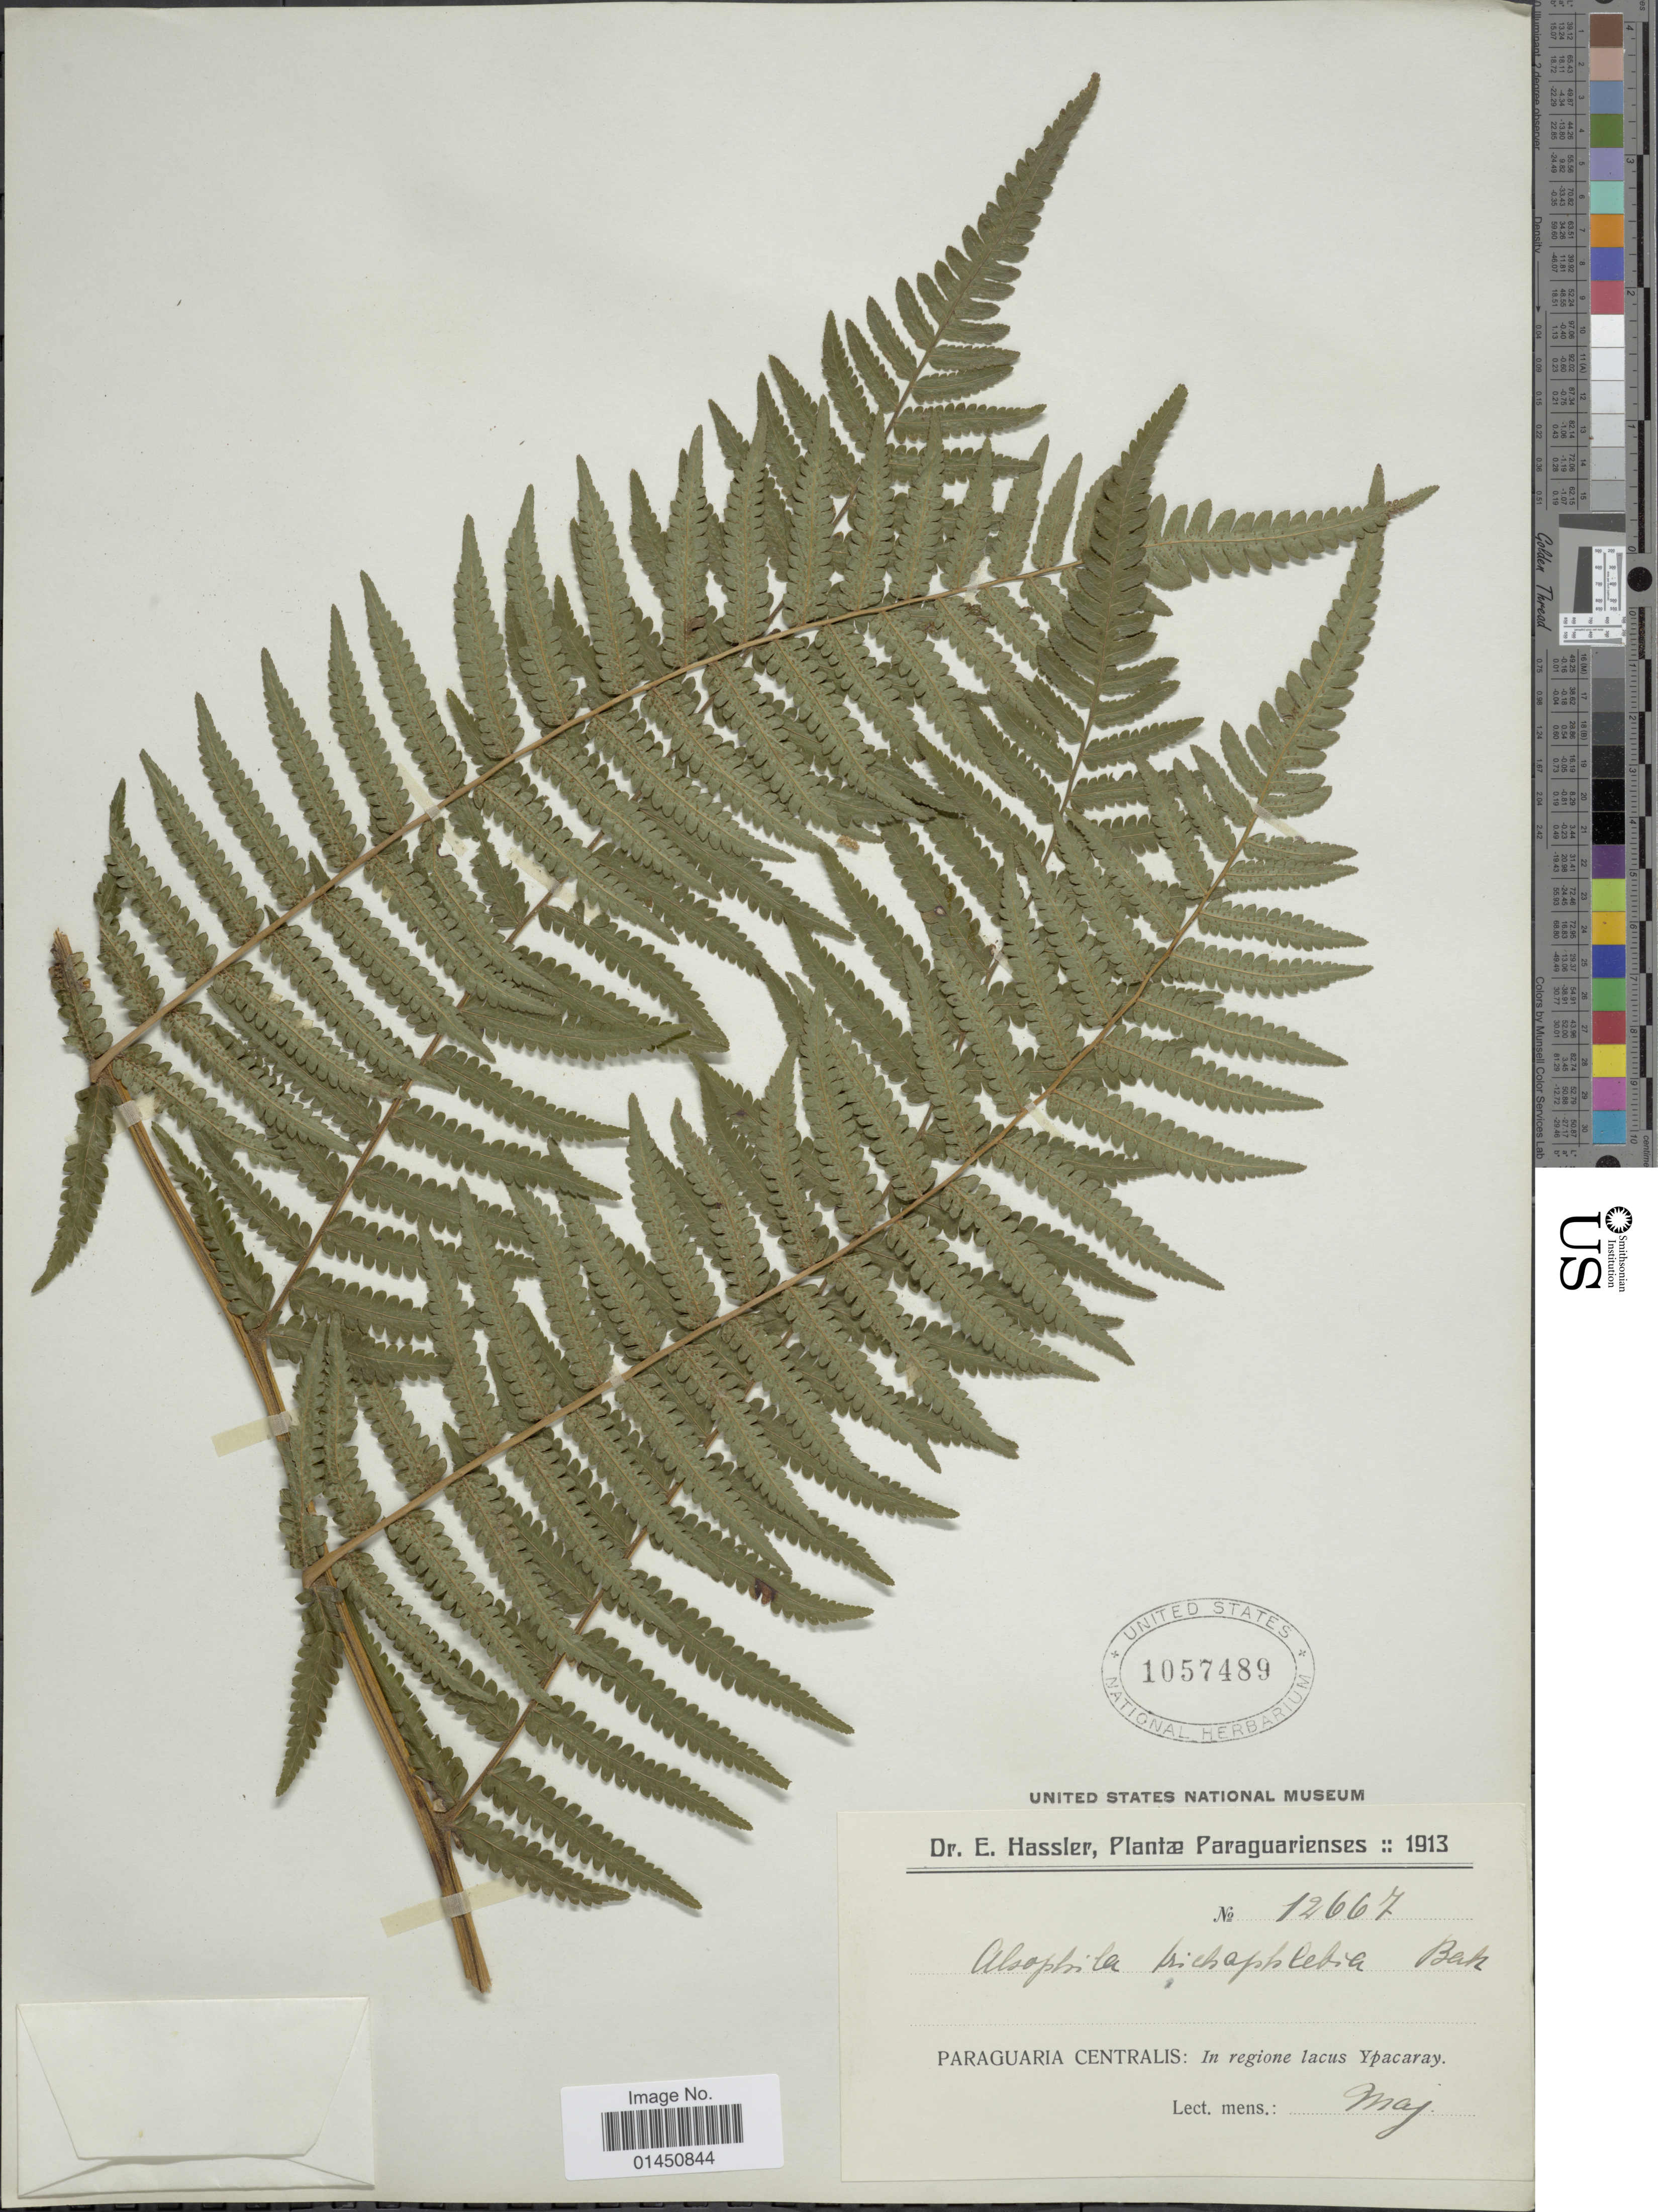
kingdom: Plantae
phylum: Tracheophyta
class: Polypodiopsida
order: Cyatheales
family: Cyatheaceae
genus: Cyathea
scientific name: Cyathea atrovirens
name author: (Lanapd. & Fisch.) Domin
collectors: E. Hassler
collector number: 12667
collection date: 1913-05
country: Paraguay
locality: Paraguarienses, Paraguaria Centralis: in regione lacus Ypacaray,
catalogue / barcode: US 1057489